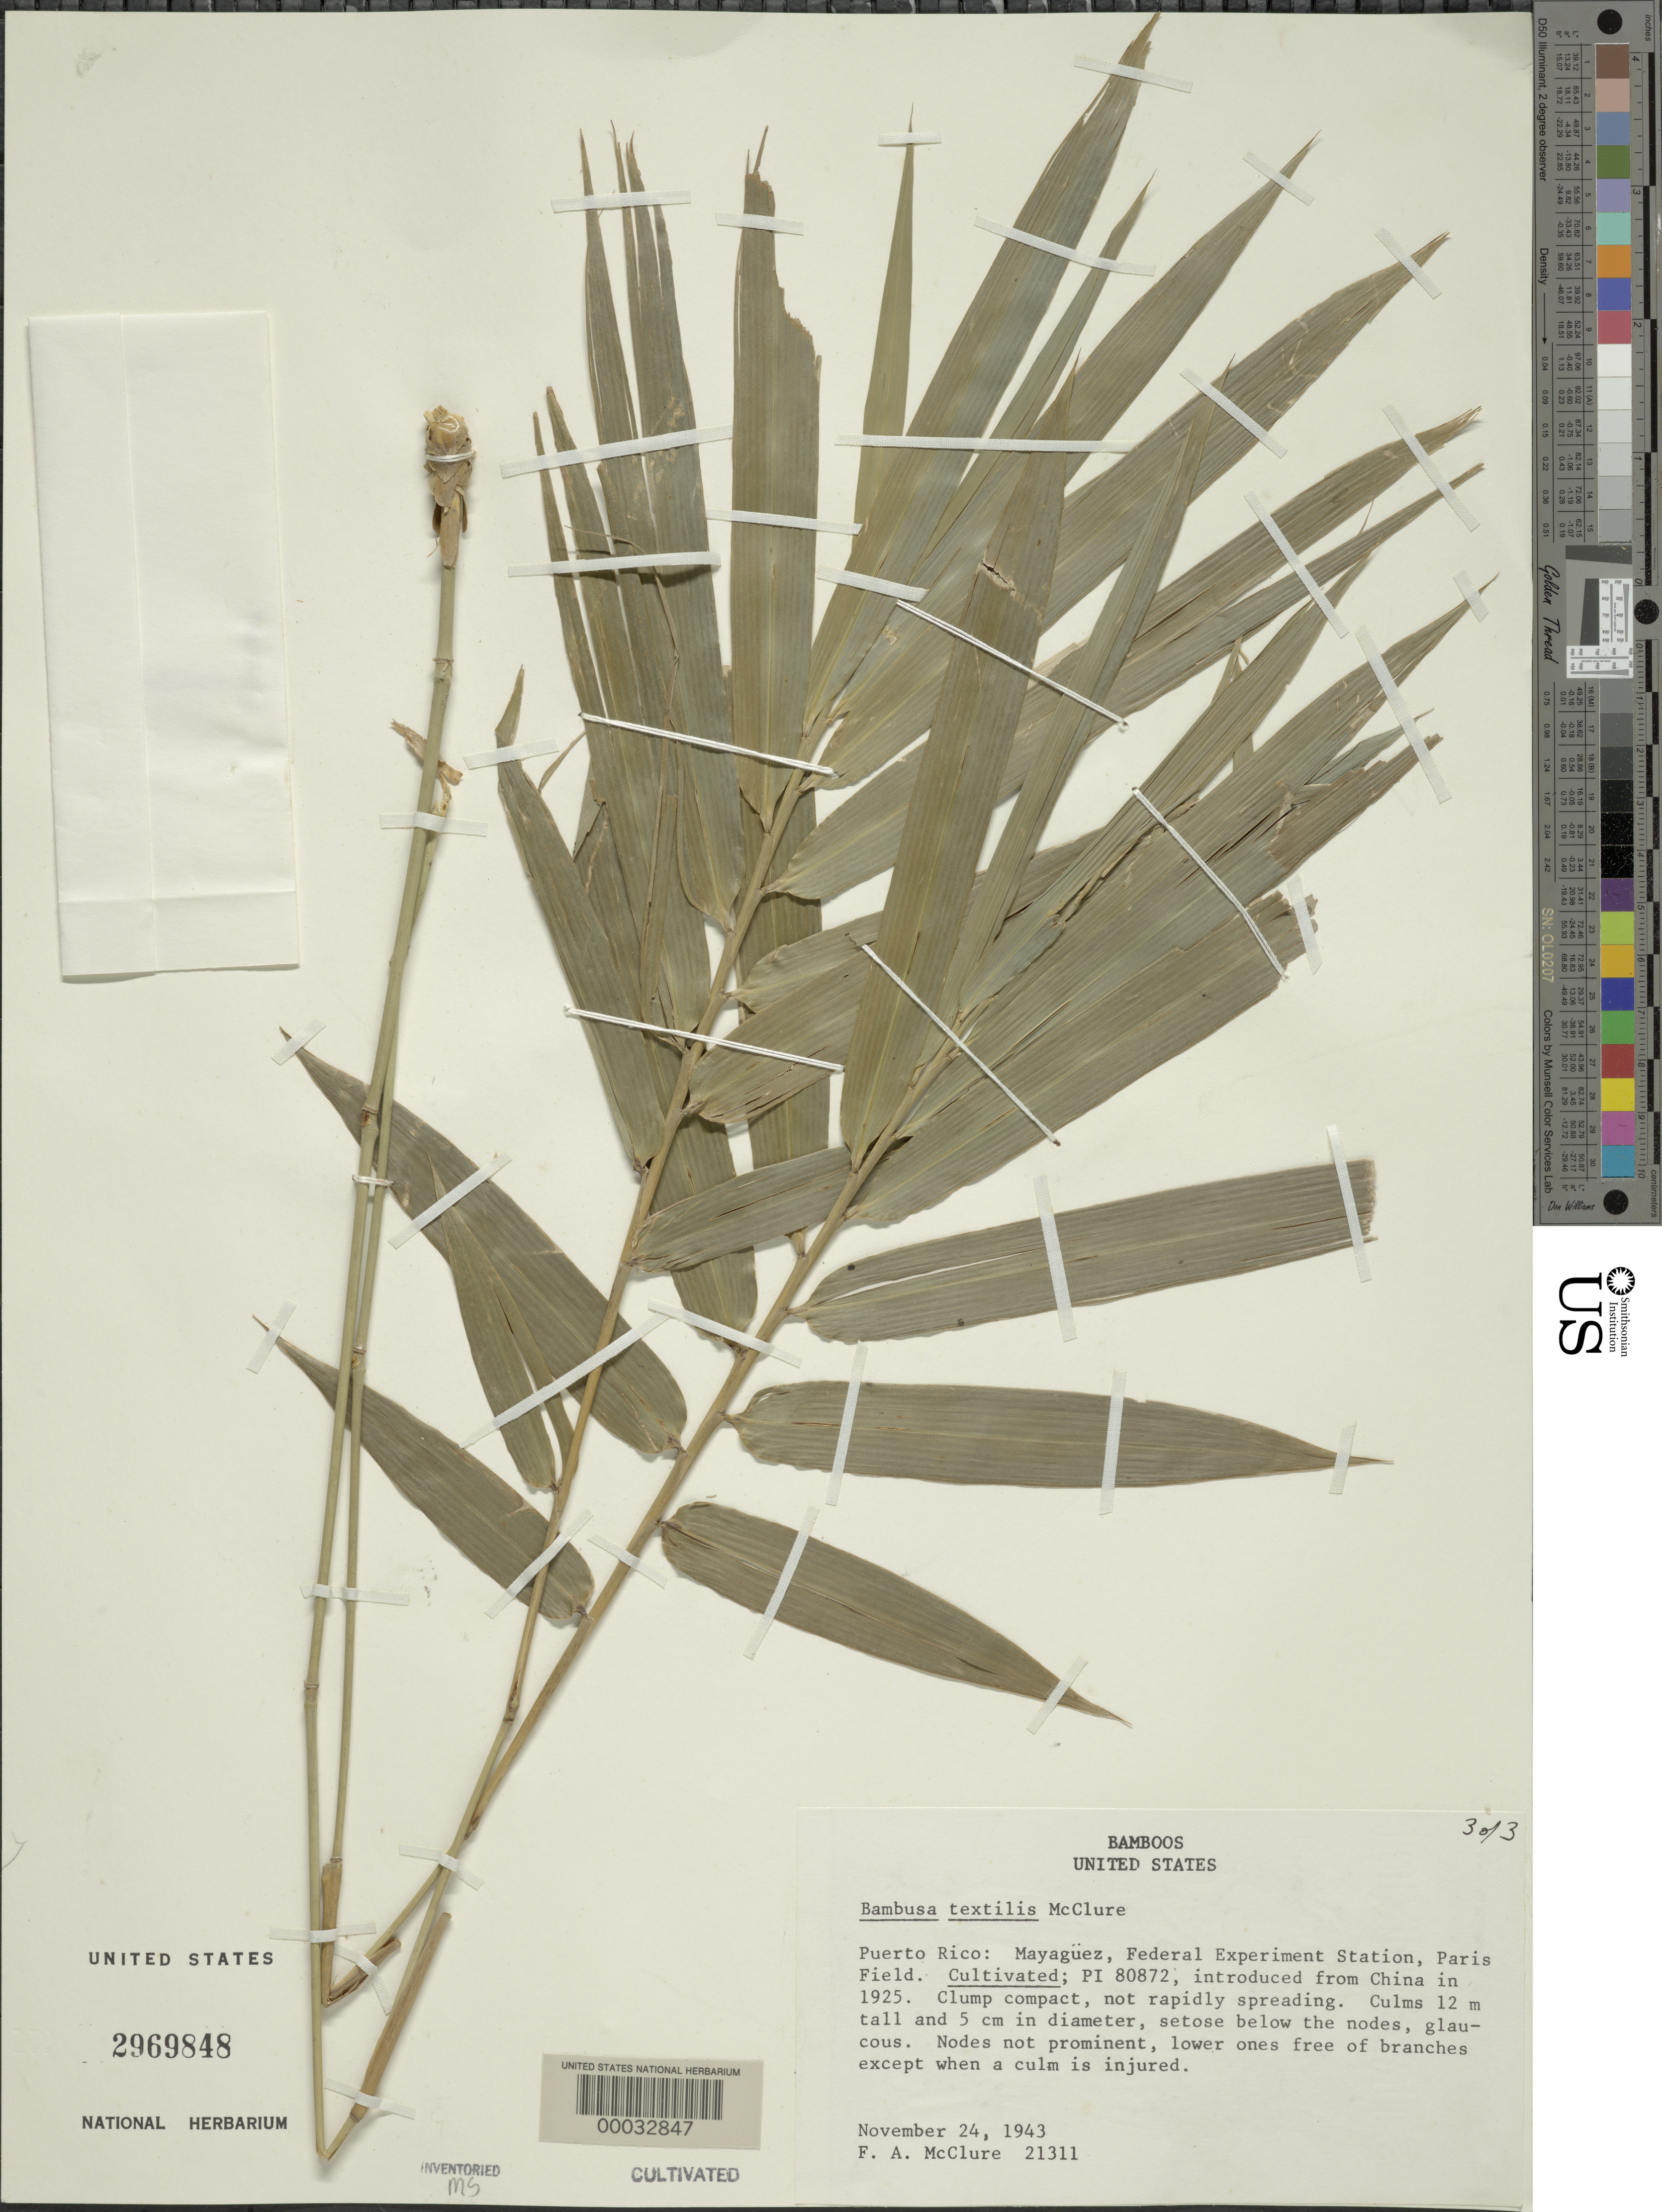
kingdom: Plantae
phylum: Tracheophyta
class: Liliopsida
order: Poales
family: Poaceae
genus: Bambusa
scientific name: Bambusa textilis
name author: McClure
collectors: F. A. McClure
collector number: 21311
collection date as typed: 24 Nov 1943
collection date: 1943-11-24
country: Puerto Rico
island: Greater Antilles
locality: Federal experimental station, paris field-mayaguez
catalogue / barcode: US 2969848